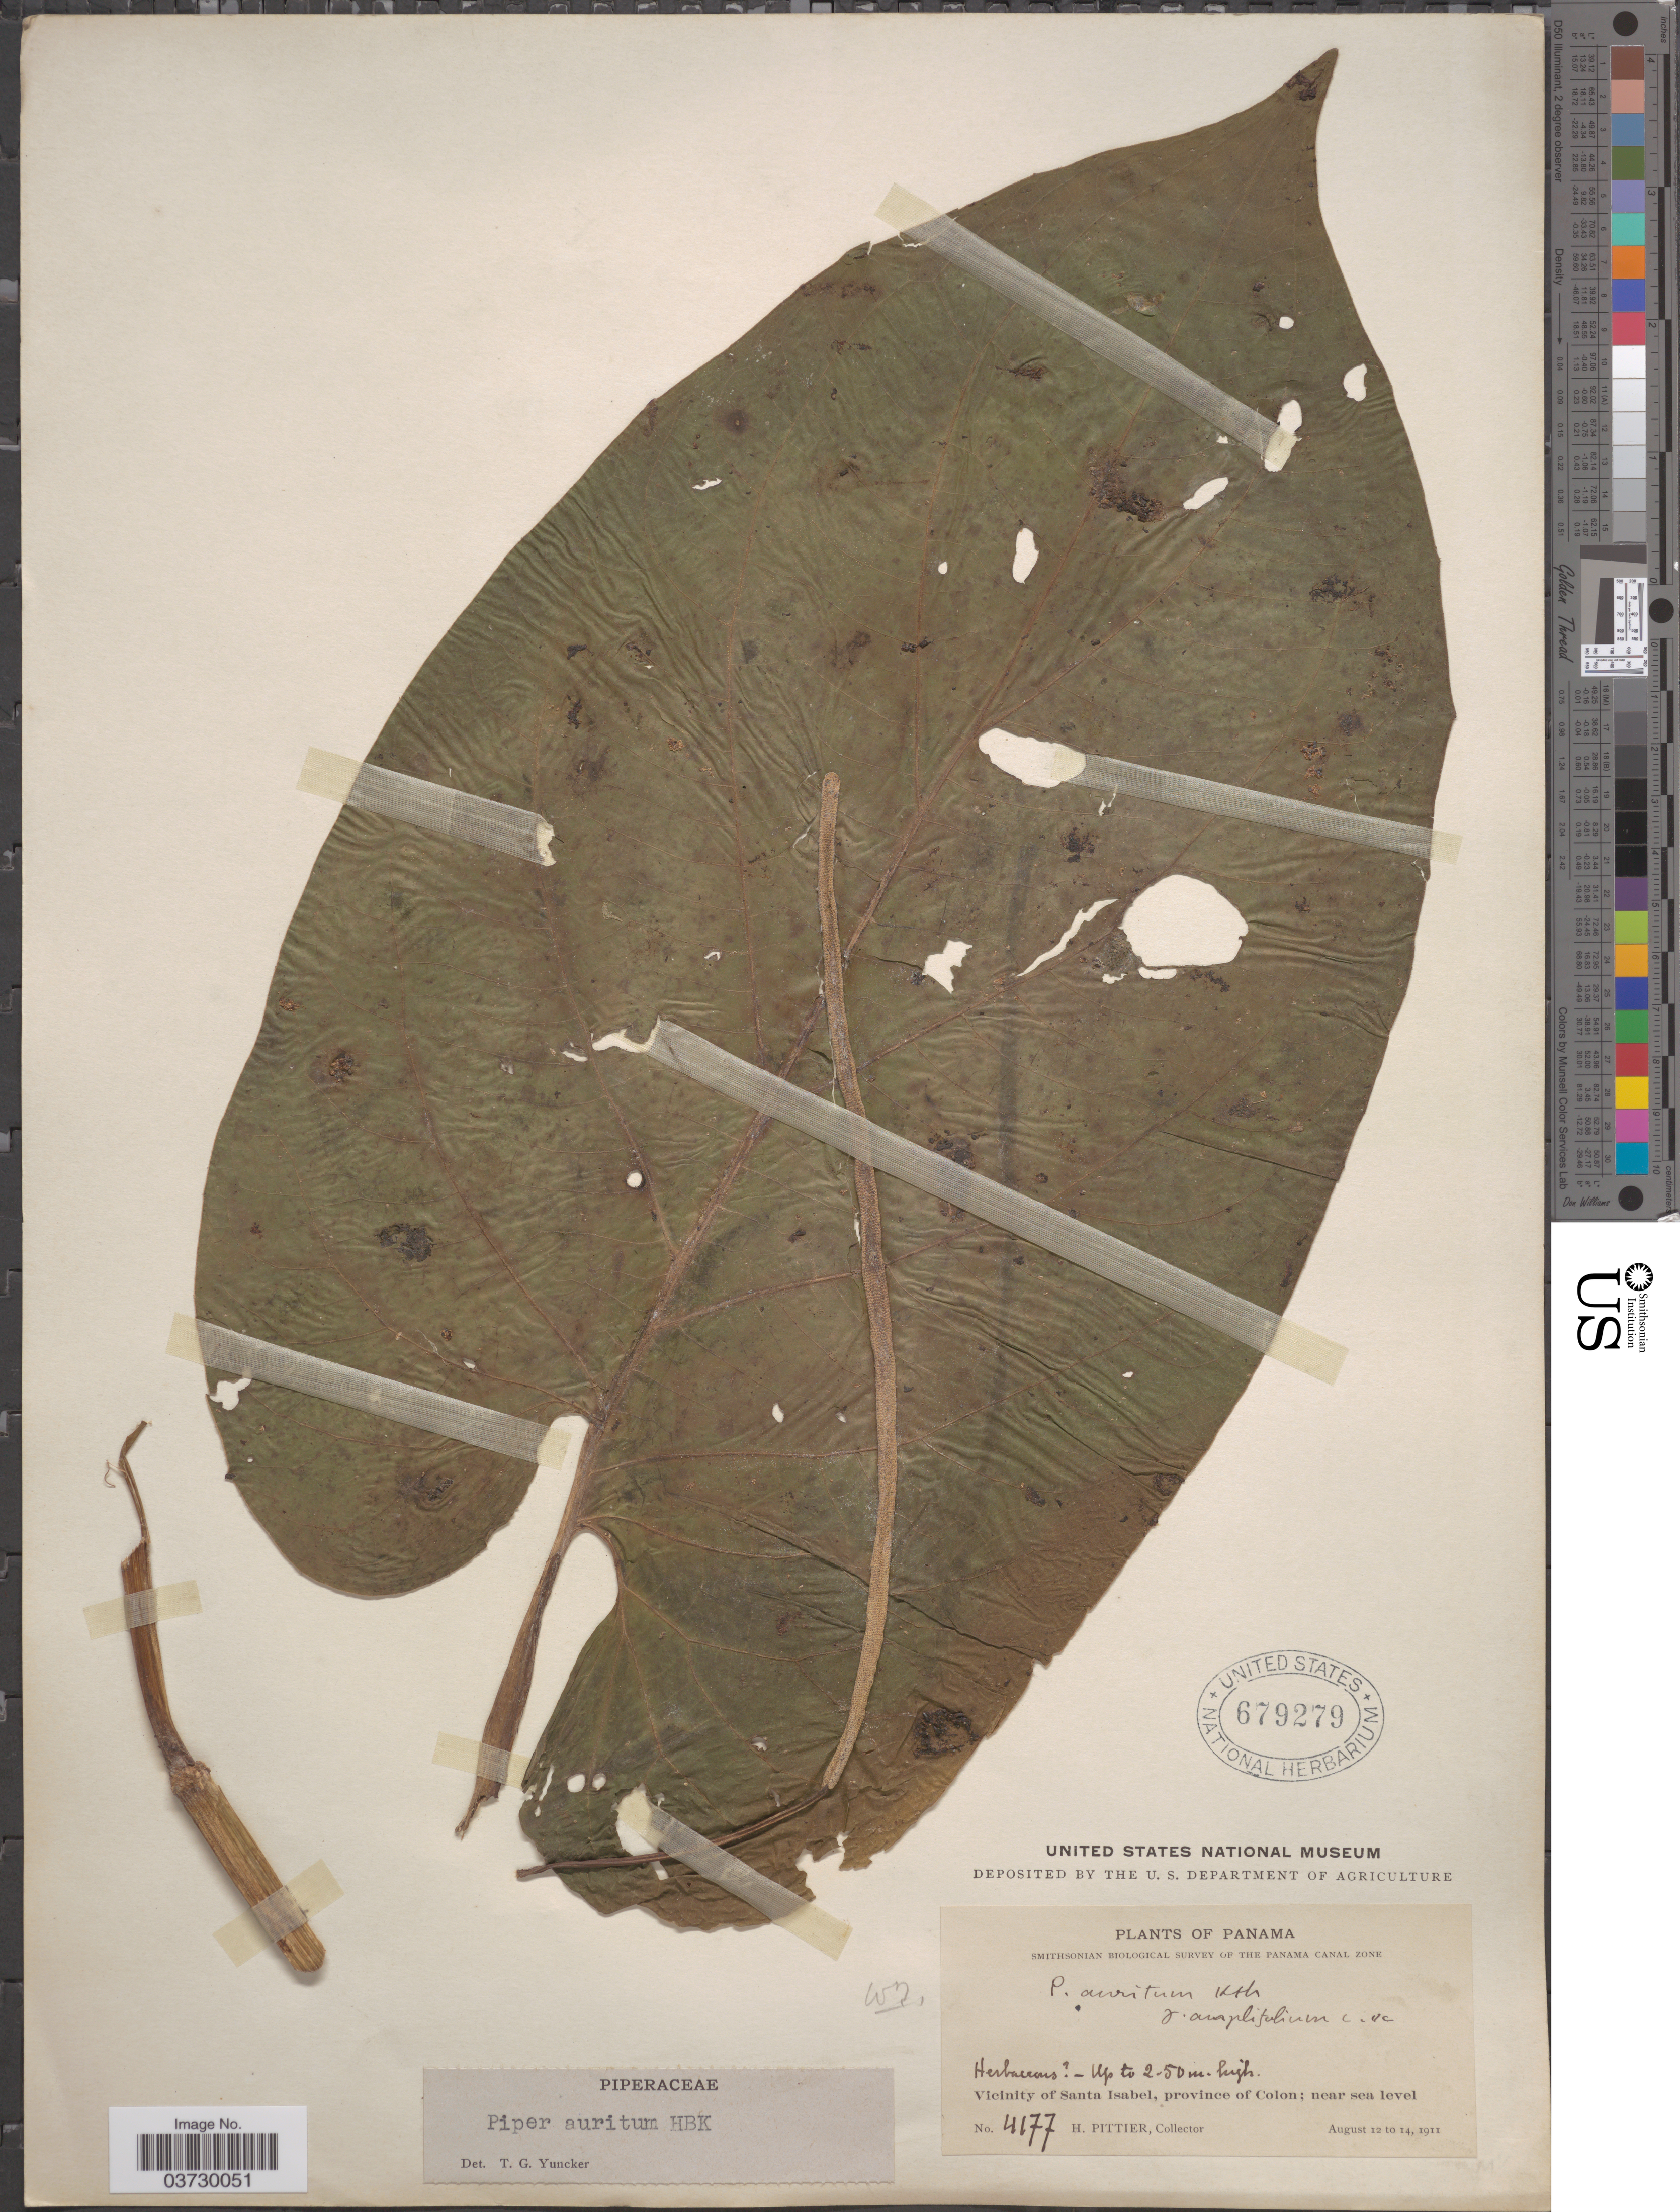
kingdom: Plantae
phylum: Tracheophyta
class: Magnoliopsida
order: Piperales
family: Piperaceae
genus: Piper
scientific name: Piper auritum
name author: Kunth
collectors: H. F. Pittier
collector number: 4177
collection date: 1911-08-12/1911-08-14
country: Panama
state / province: Colón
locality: The Panama Canal Zone. Vicinity of Santa Isabel.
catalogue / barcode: US 679279